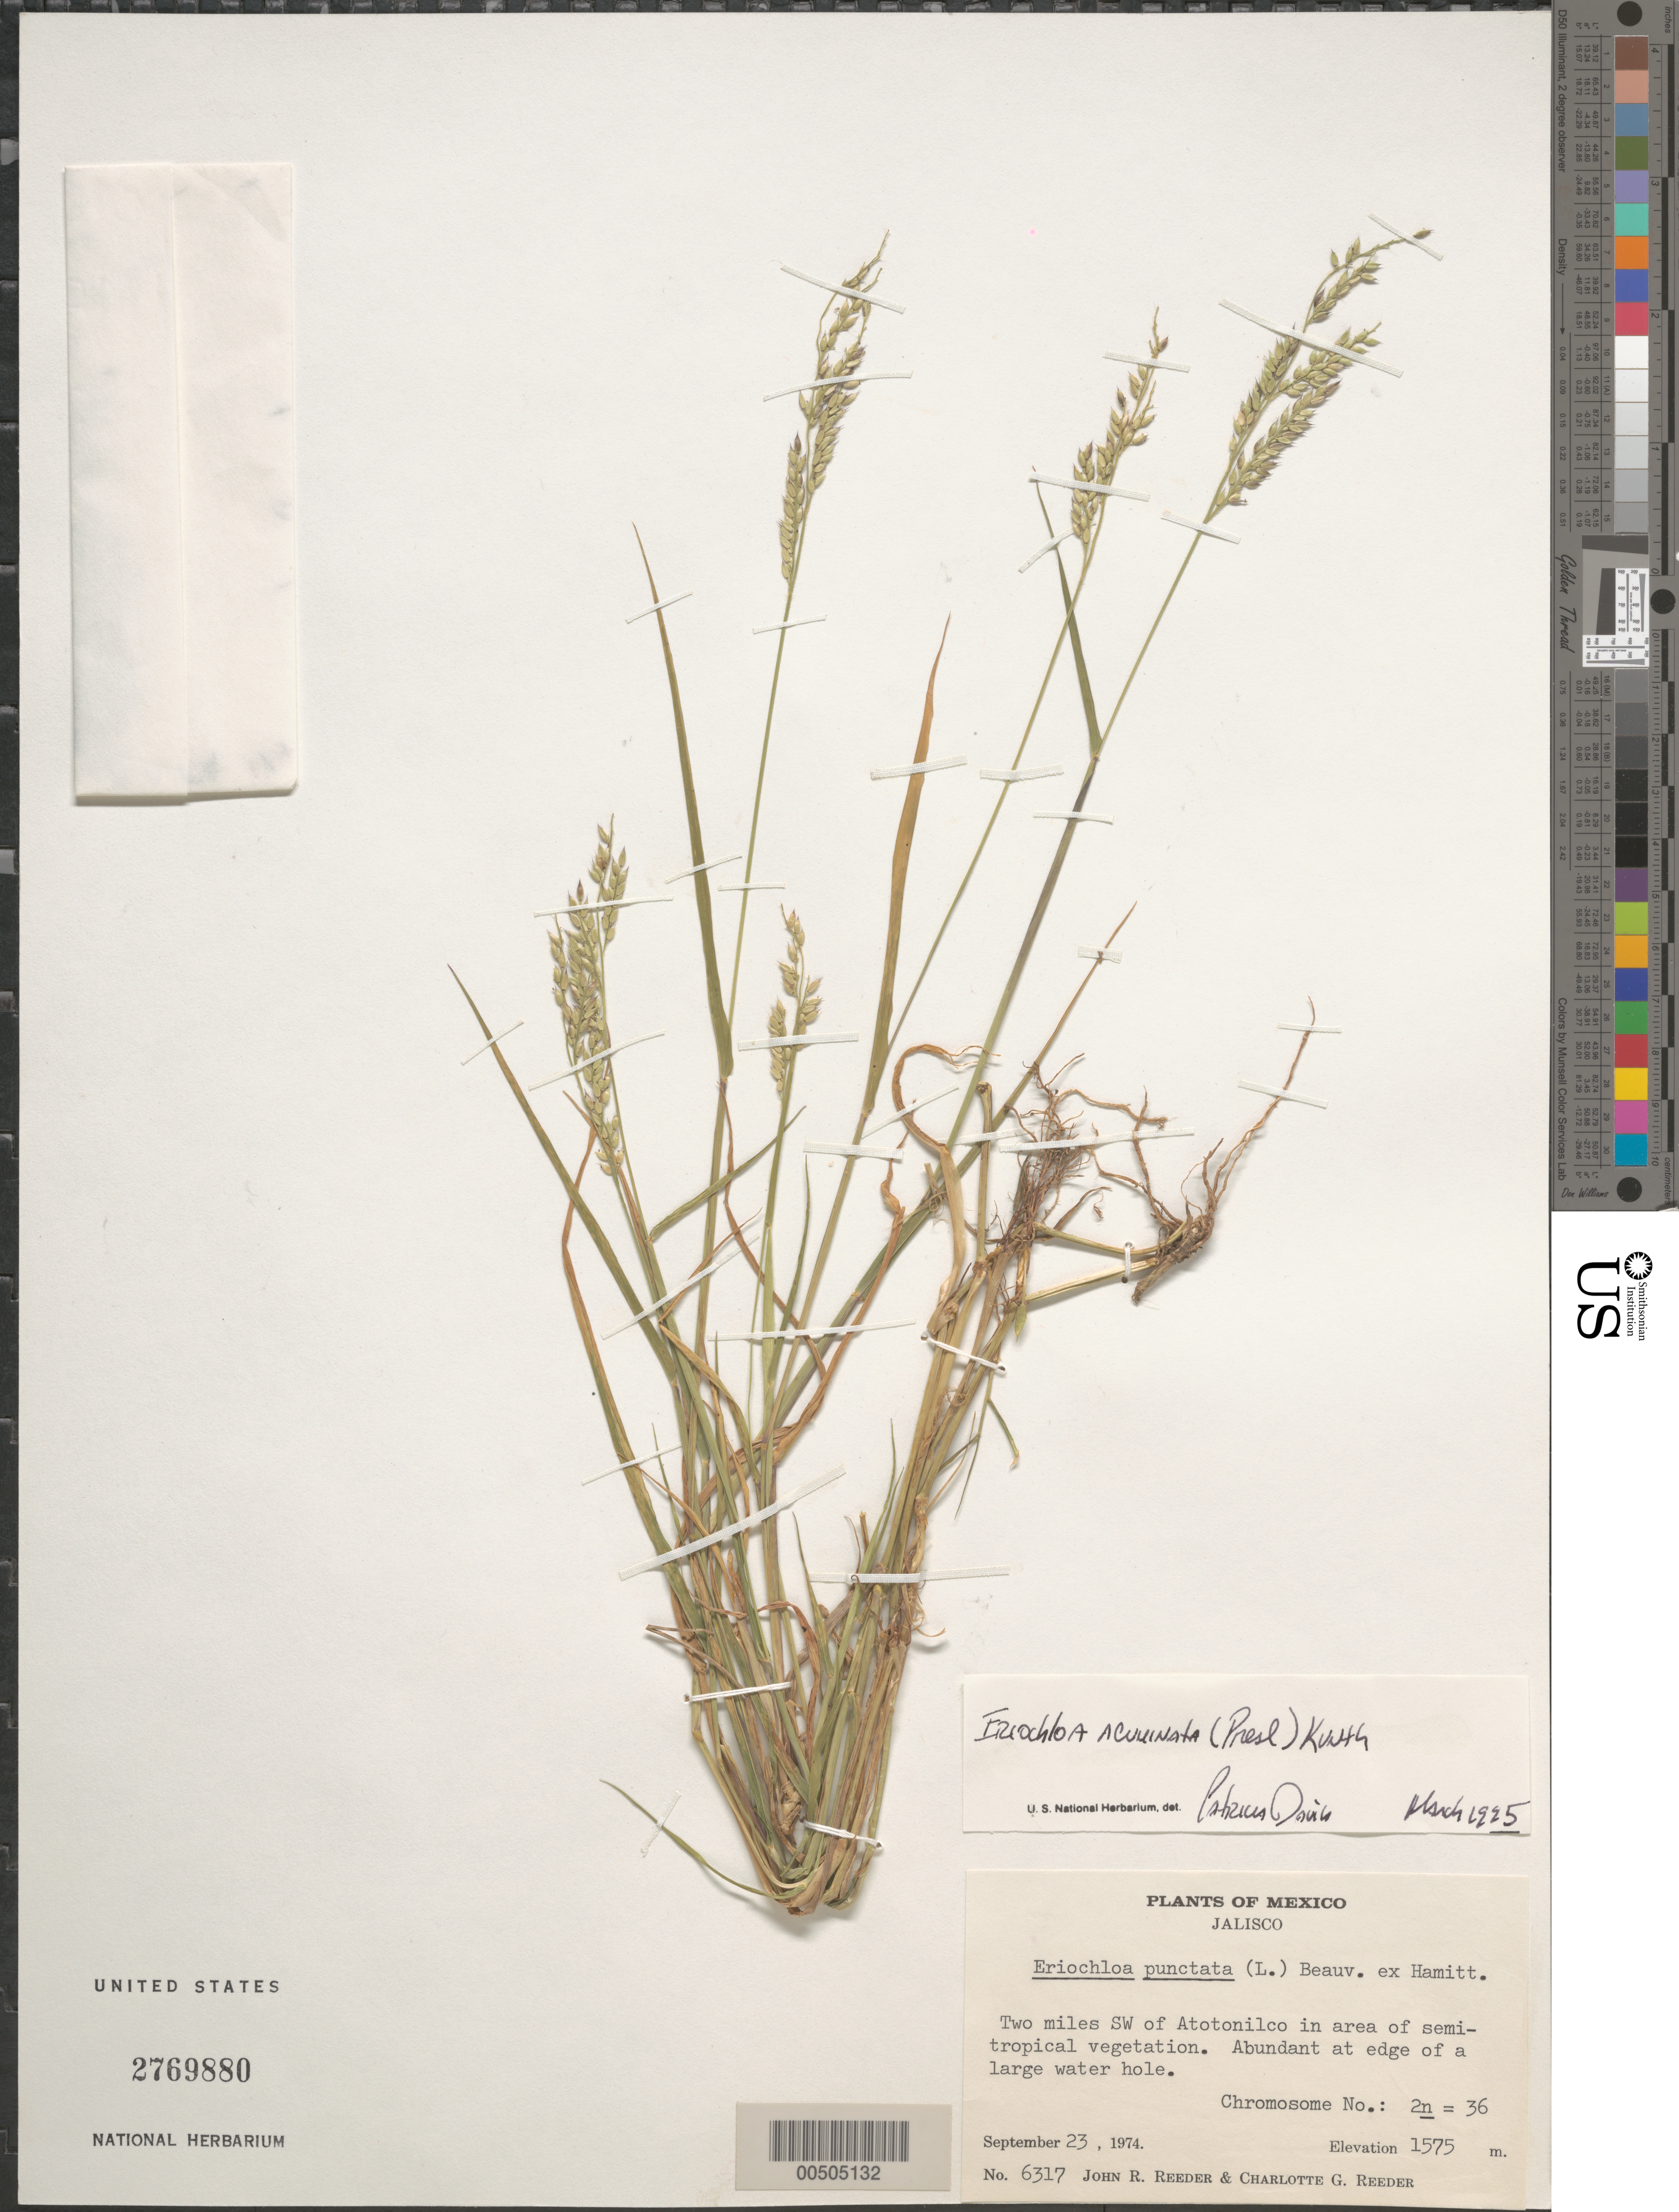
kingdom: Plantae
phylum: Tracheophyta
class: Liliopsida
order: Poales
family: Poaceae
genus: Eriochloa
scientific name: Eriochloa acuminata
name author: (J. Presl) Kunth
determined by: Dávila, P. D.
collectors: J. R. Reeder & C. G. Reeder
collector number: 6317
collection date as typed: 23 Sep 1974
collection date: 1974-09-23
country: Mexico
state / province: Jalisco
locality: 2 mi SW of Atotonilco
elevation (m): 1575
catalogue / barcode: US 2769880